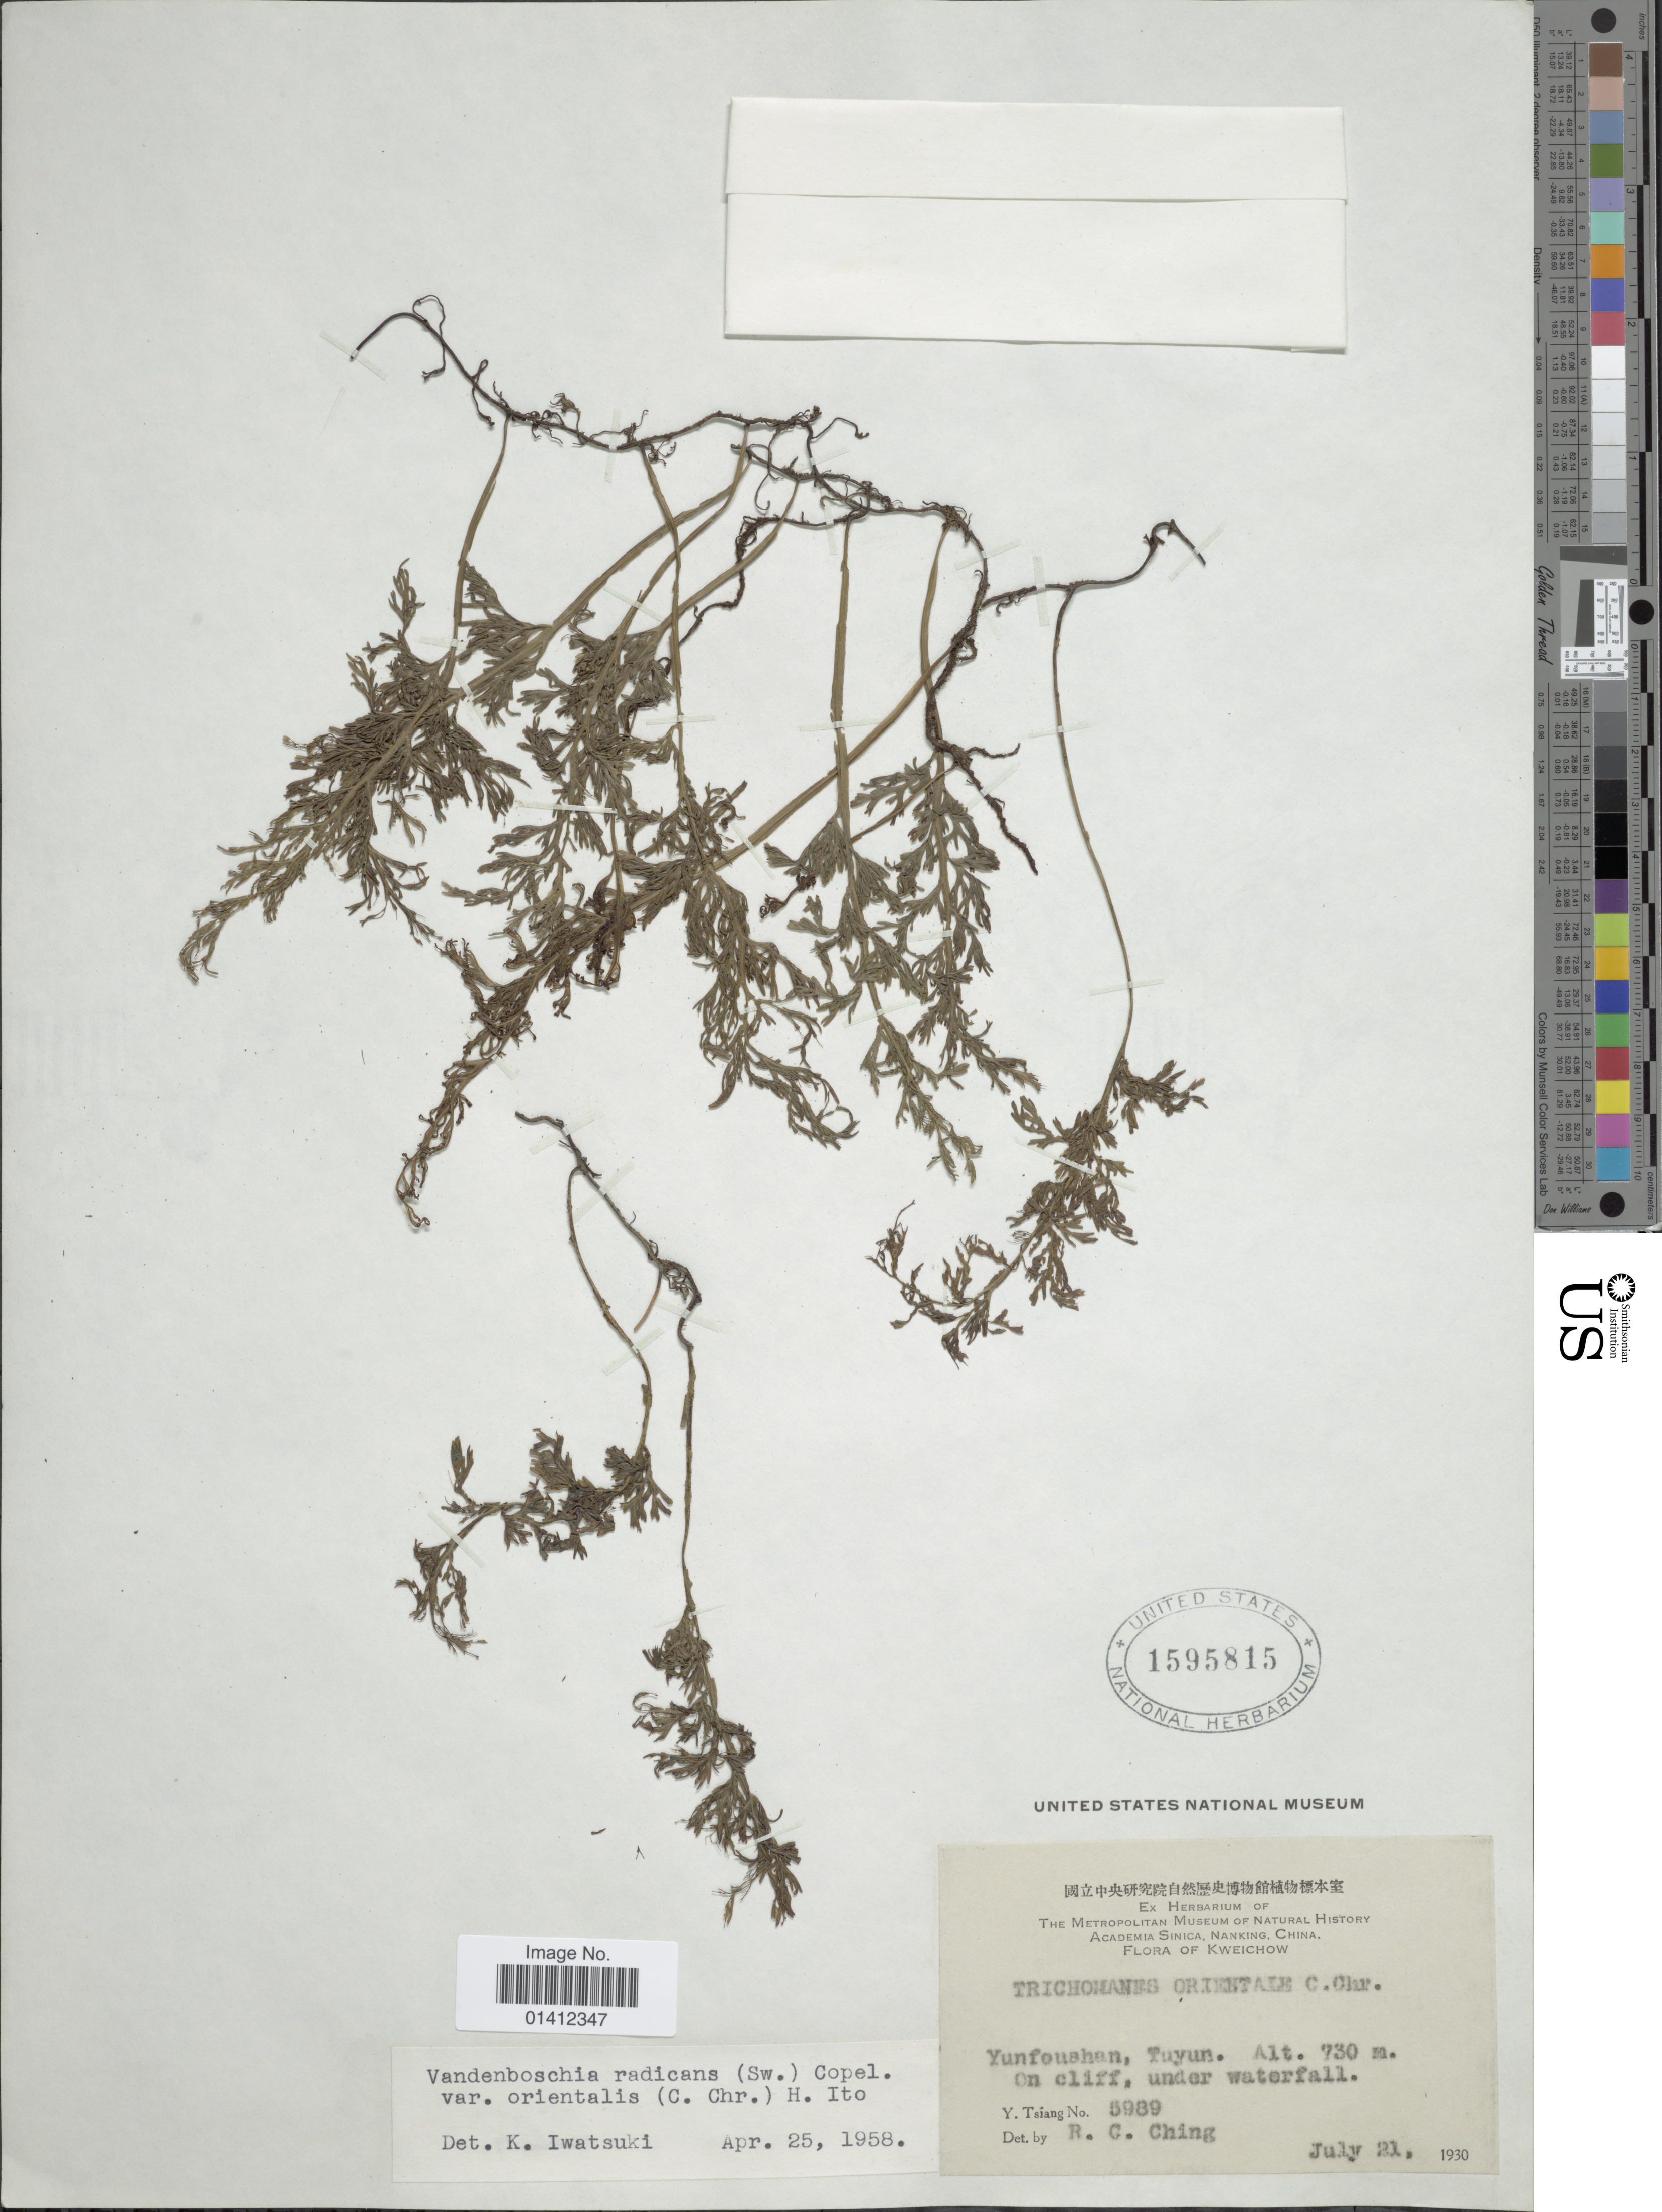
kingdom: Plantae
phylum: Tracheophyta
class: Polypodiopsida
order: Hymenophyllales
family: Hymenophyllaceae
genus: Vandenboschia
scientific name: Vandenboschia radicans var. orientalis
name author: (C. Chr.) H. Itô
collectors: Y. Tsiang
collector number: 5989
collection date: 1930-07-21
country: China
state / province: Guizhou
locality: Kweichow, Yunfoushan, Tuyun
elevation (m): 730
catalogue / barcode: US 1595815